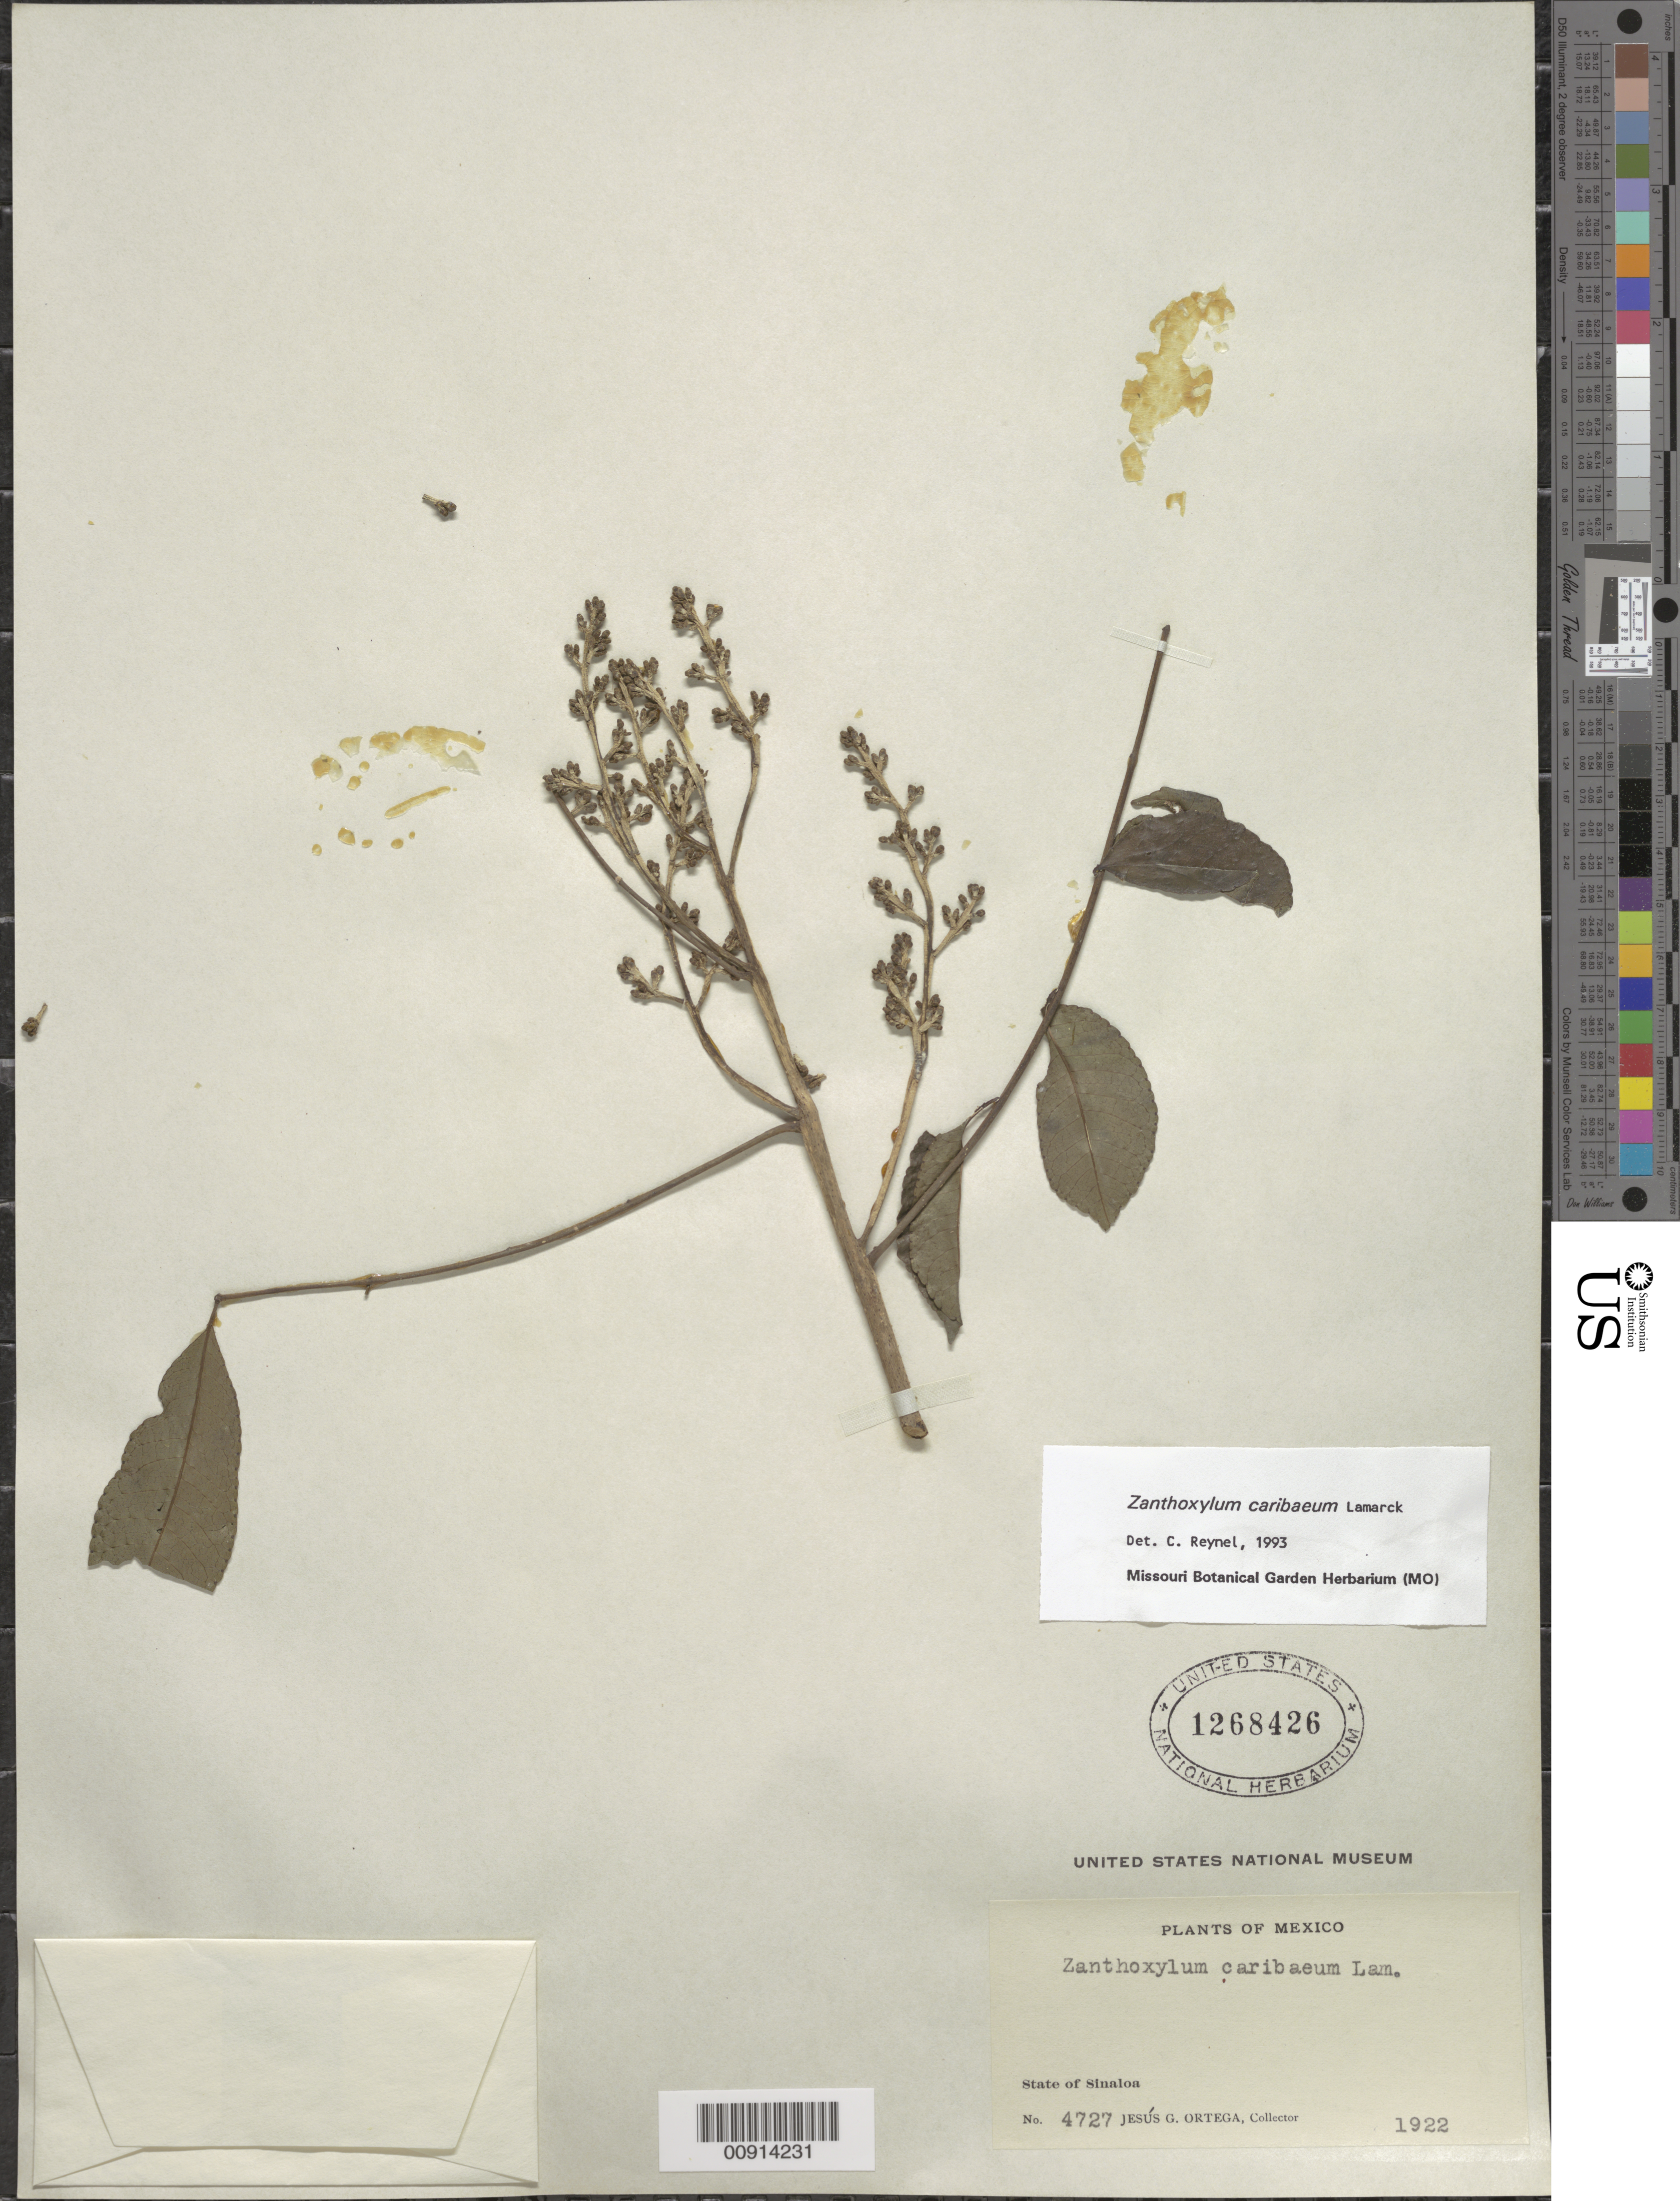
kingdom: Plantae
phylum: Tracheophyta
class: Magnoliopsida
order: Sapindales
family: Rutaceae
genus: Zanthoxylum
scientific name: Zanthoxylum caribaeum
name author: Lam.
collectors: J. Ortega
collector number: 4727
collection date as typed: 1922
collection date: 1922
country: Mexico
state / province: Sinaloa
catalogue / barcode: US 1268426